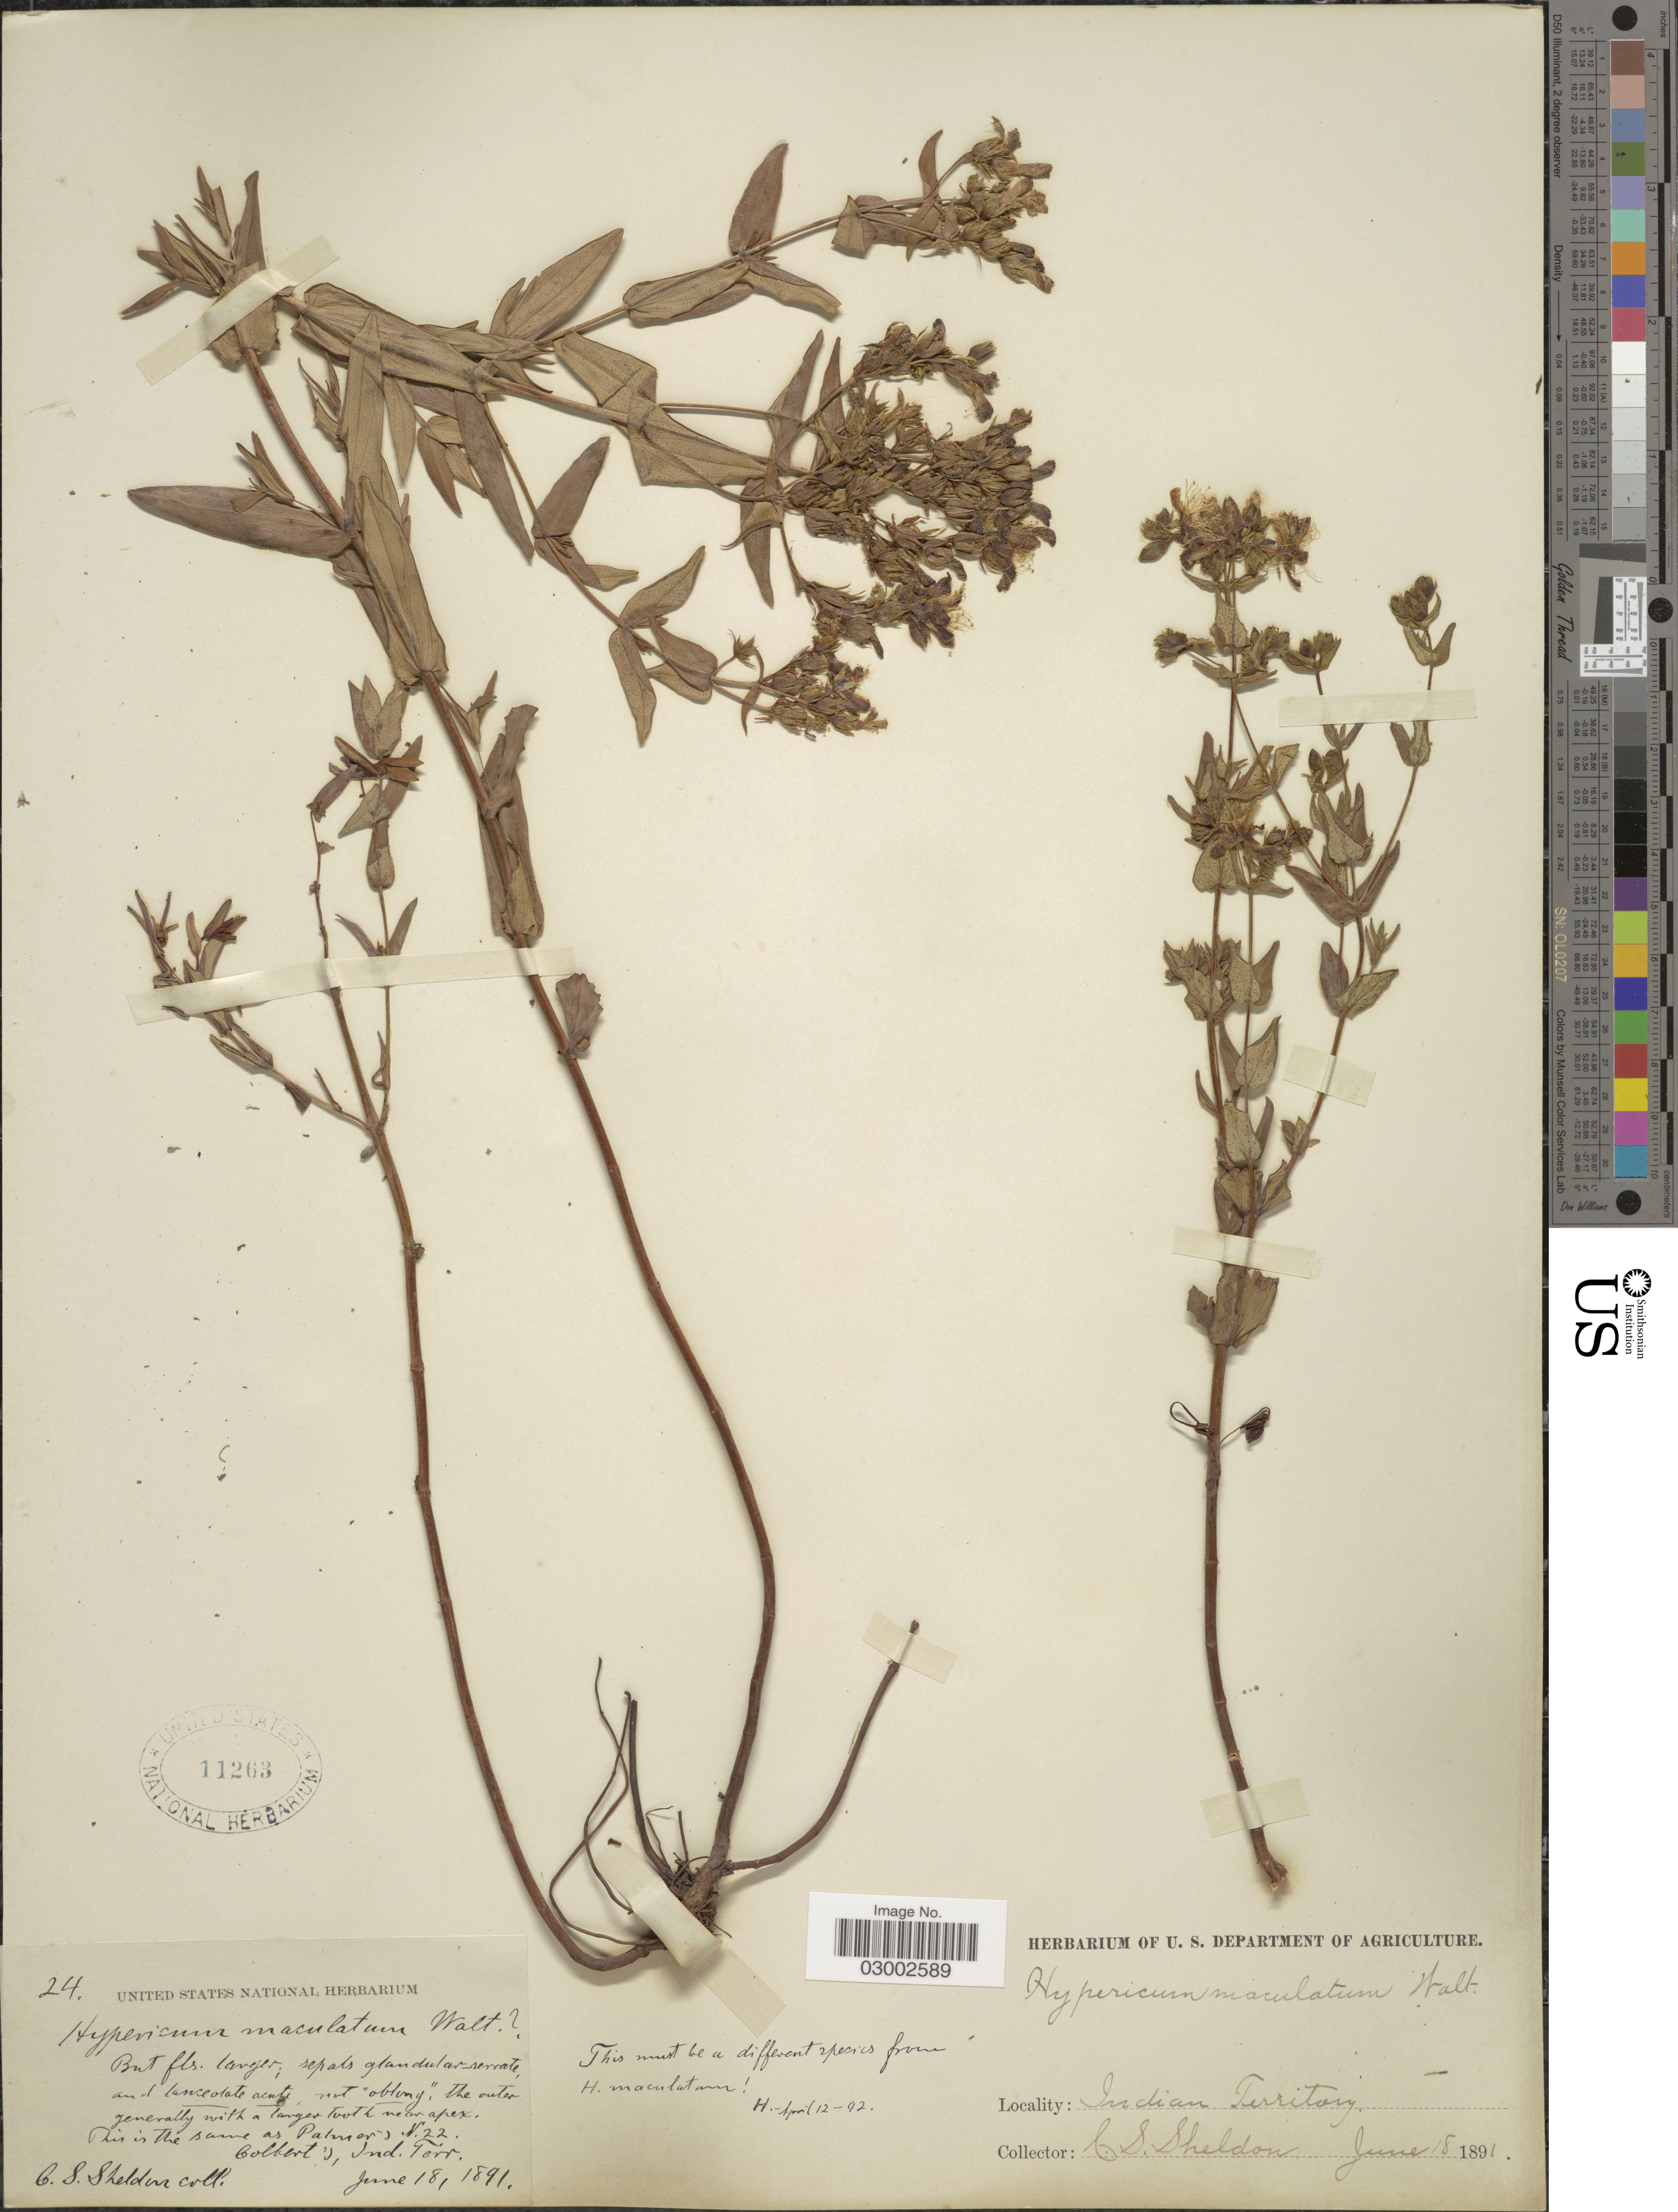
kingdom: Plantae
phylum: Tracheophyta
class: Magnoliopsida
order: Malpighiales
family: Hypericaceae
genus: Hypericum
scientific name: Hypericum punctatum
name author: Lam.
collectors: C. S. Sheldon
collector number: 24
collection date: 1891-06-18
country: United States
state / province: Oklahoma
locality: Indian Territory.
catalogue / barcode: US 11263